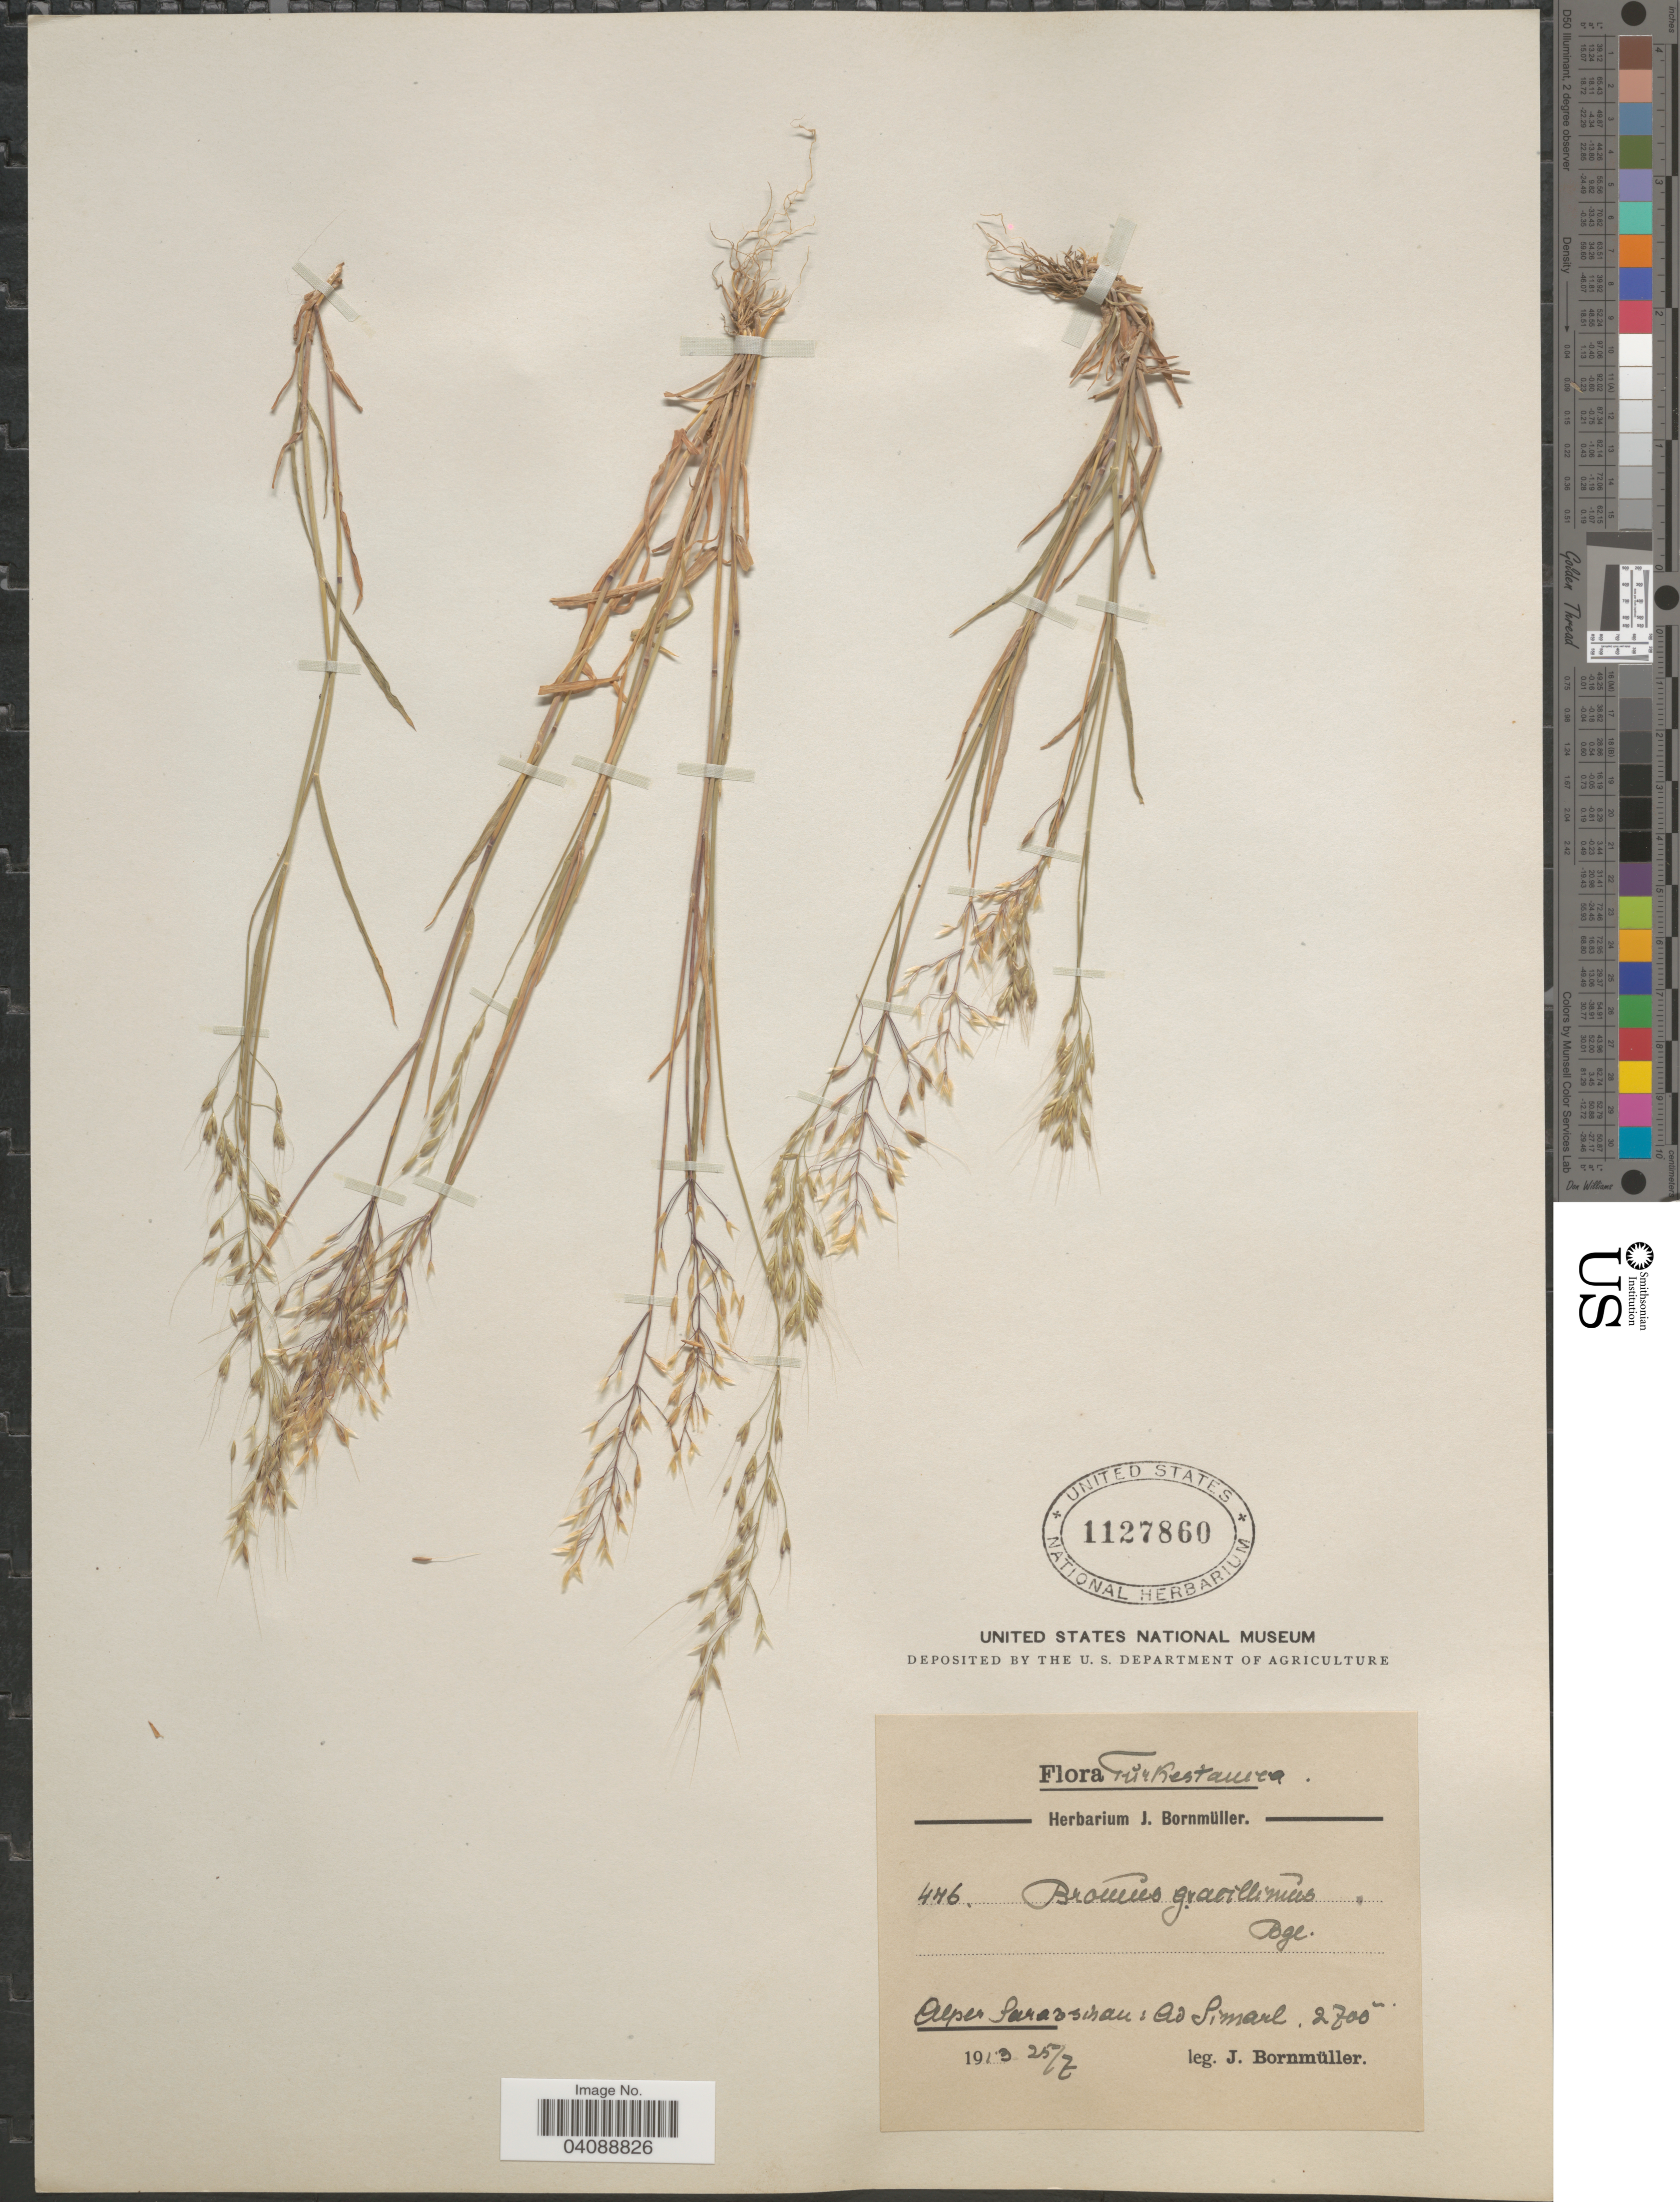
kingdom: Plantae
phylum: Tracheophyta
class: Liliopsida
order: Poales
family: Poaceae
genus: Bromus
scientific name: Bromus gracillimus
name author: Bunge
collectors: J. Bornmüller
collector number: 476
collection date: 1913-07-25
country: Tajikistan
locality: Turkestanica. Alpen Saravschan: Ad Simarl.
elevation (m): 2700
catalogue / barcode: US 1127860